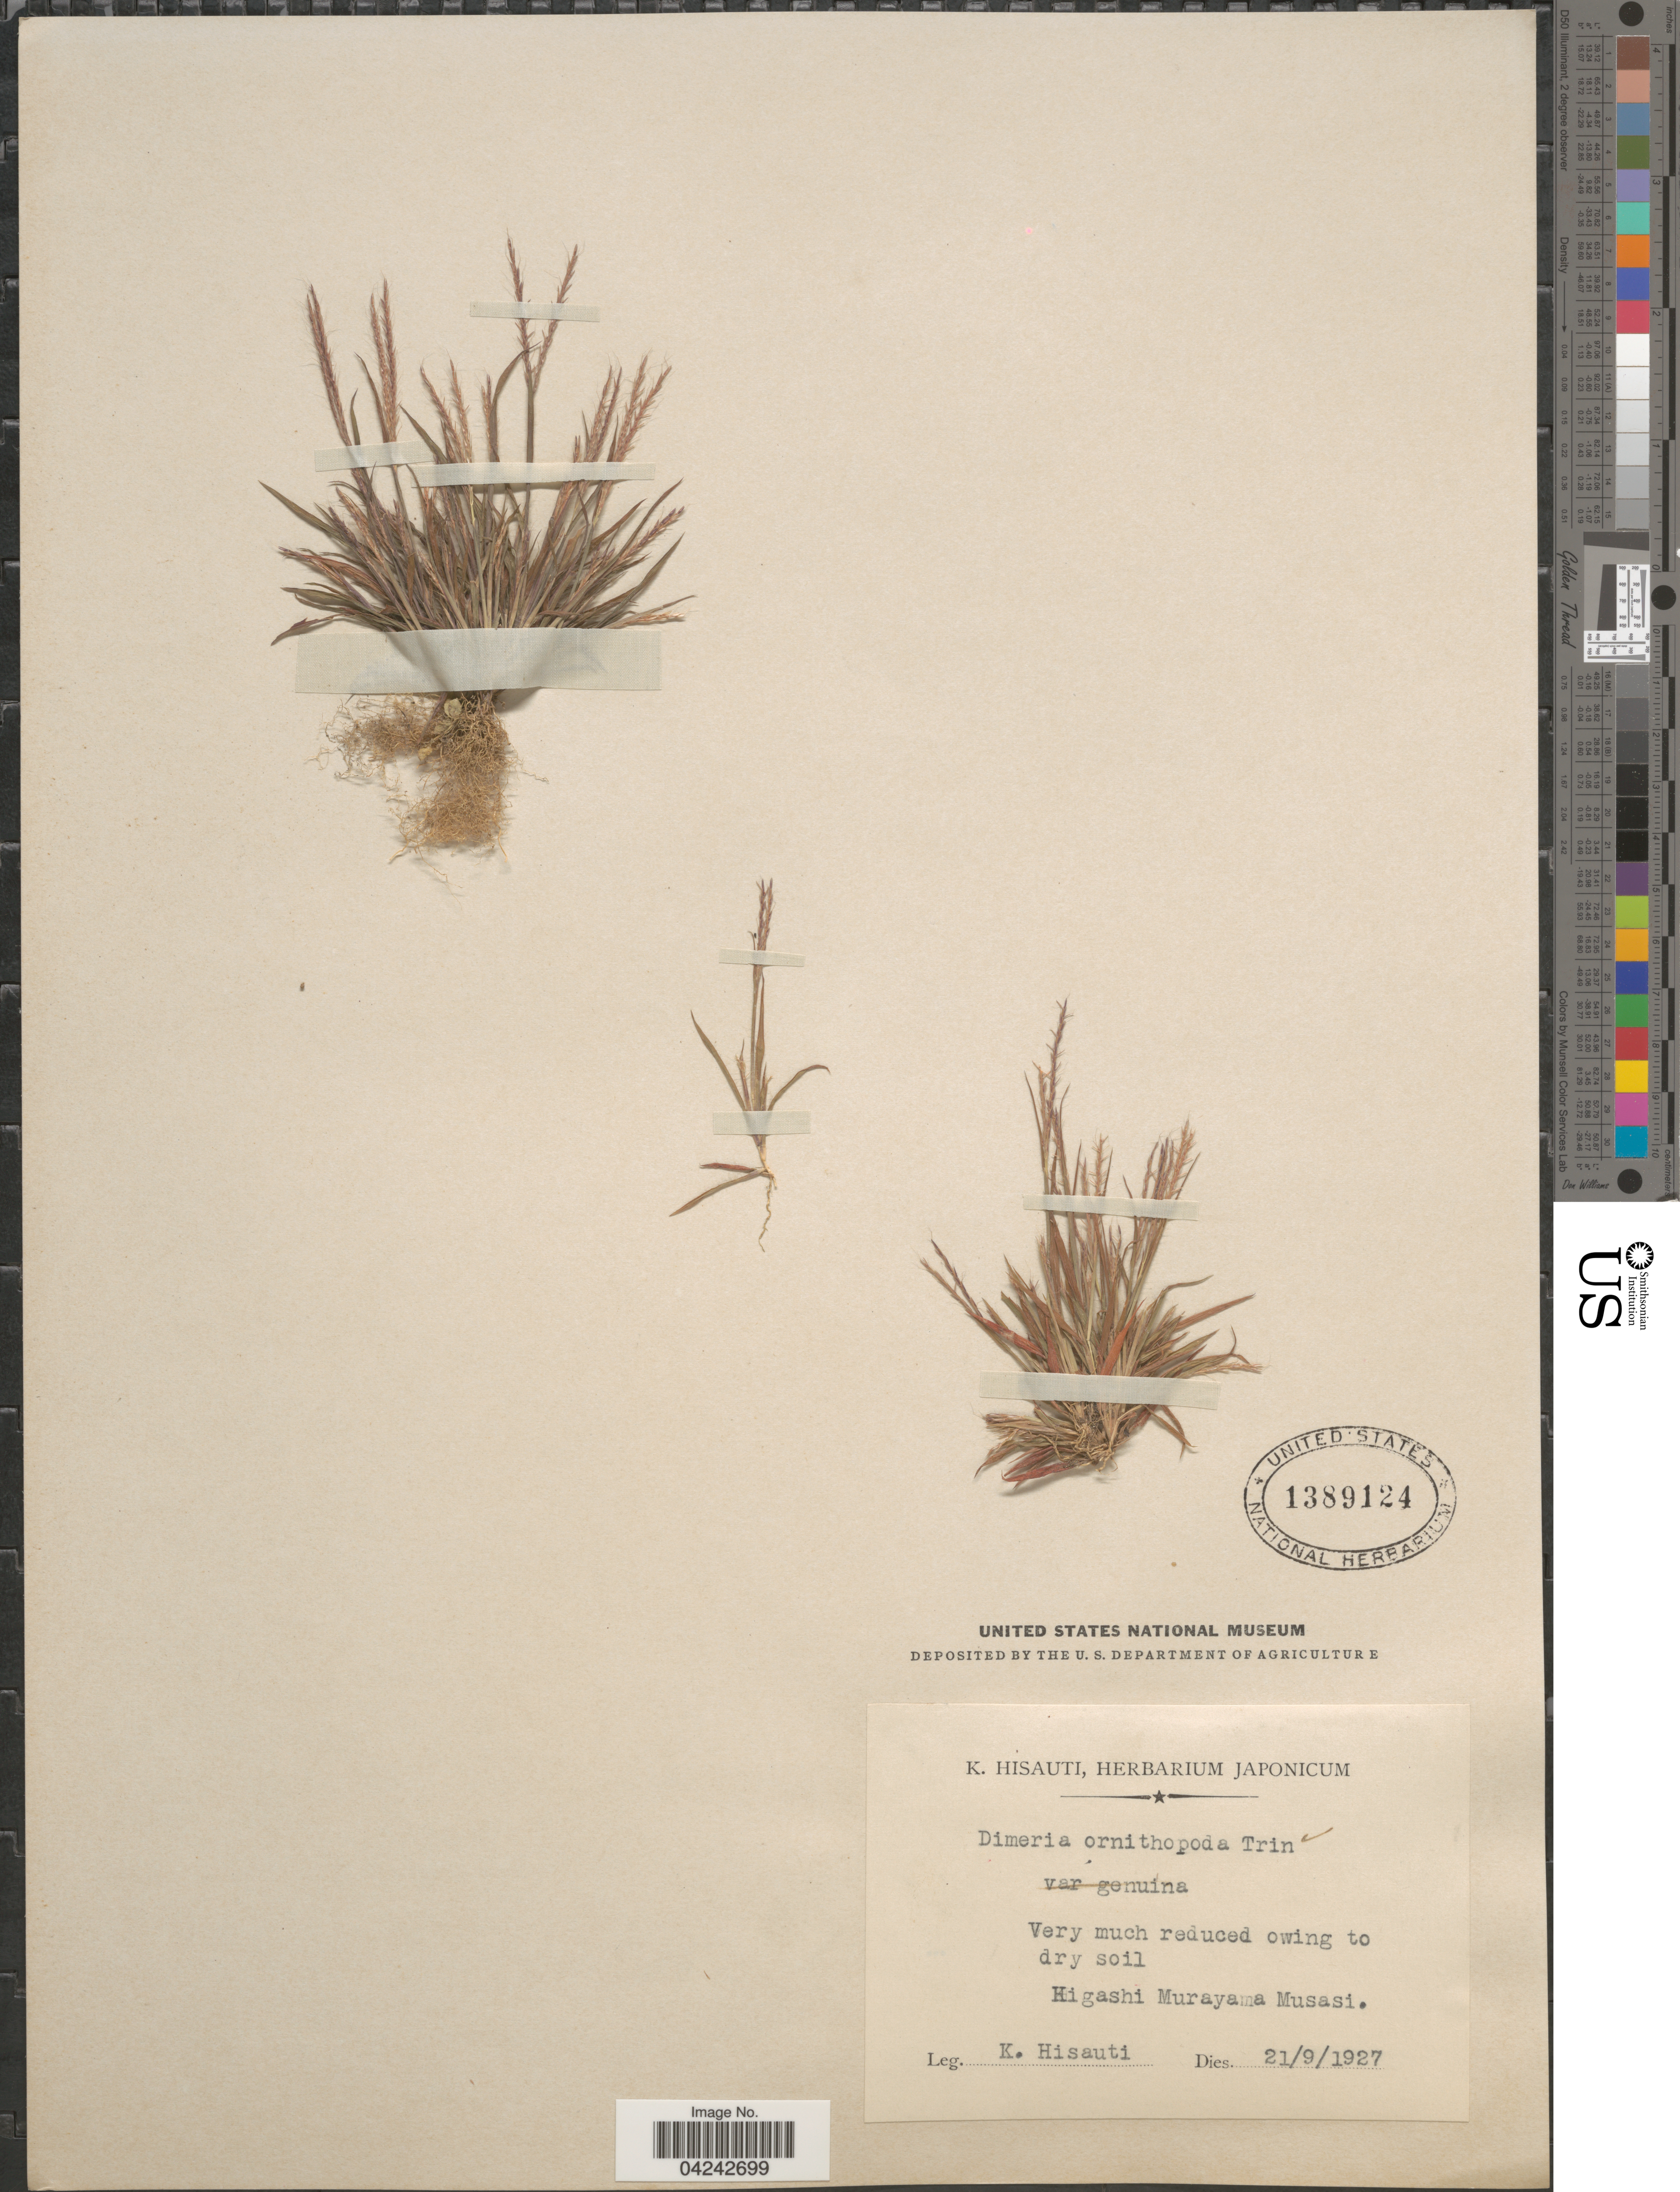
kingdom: Plantae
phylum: Tracheophyta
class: Liliopsida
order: Poales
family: Poaceae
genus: Dimeria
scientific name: Dimeria ornithopoda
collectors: K. Hisauti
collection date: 1927-09-21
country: Japan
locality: Higashi Murayama Musasi.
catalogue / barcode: US 1389124